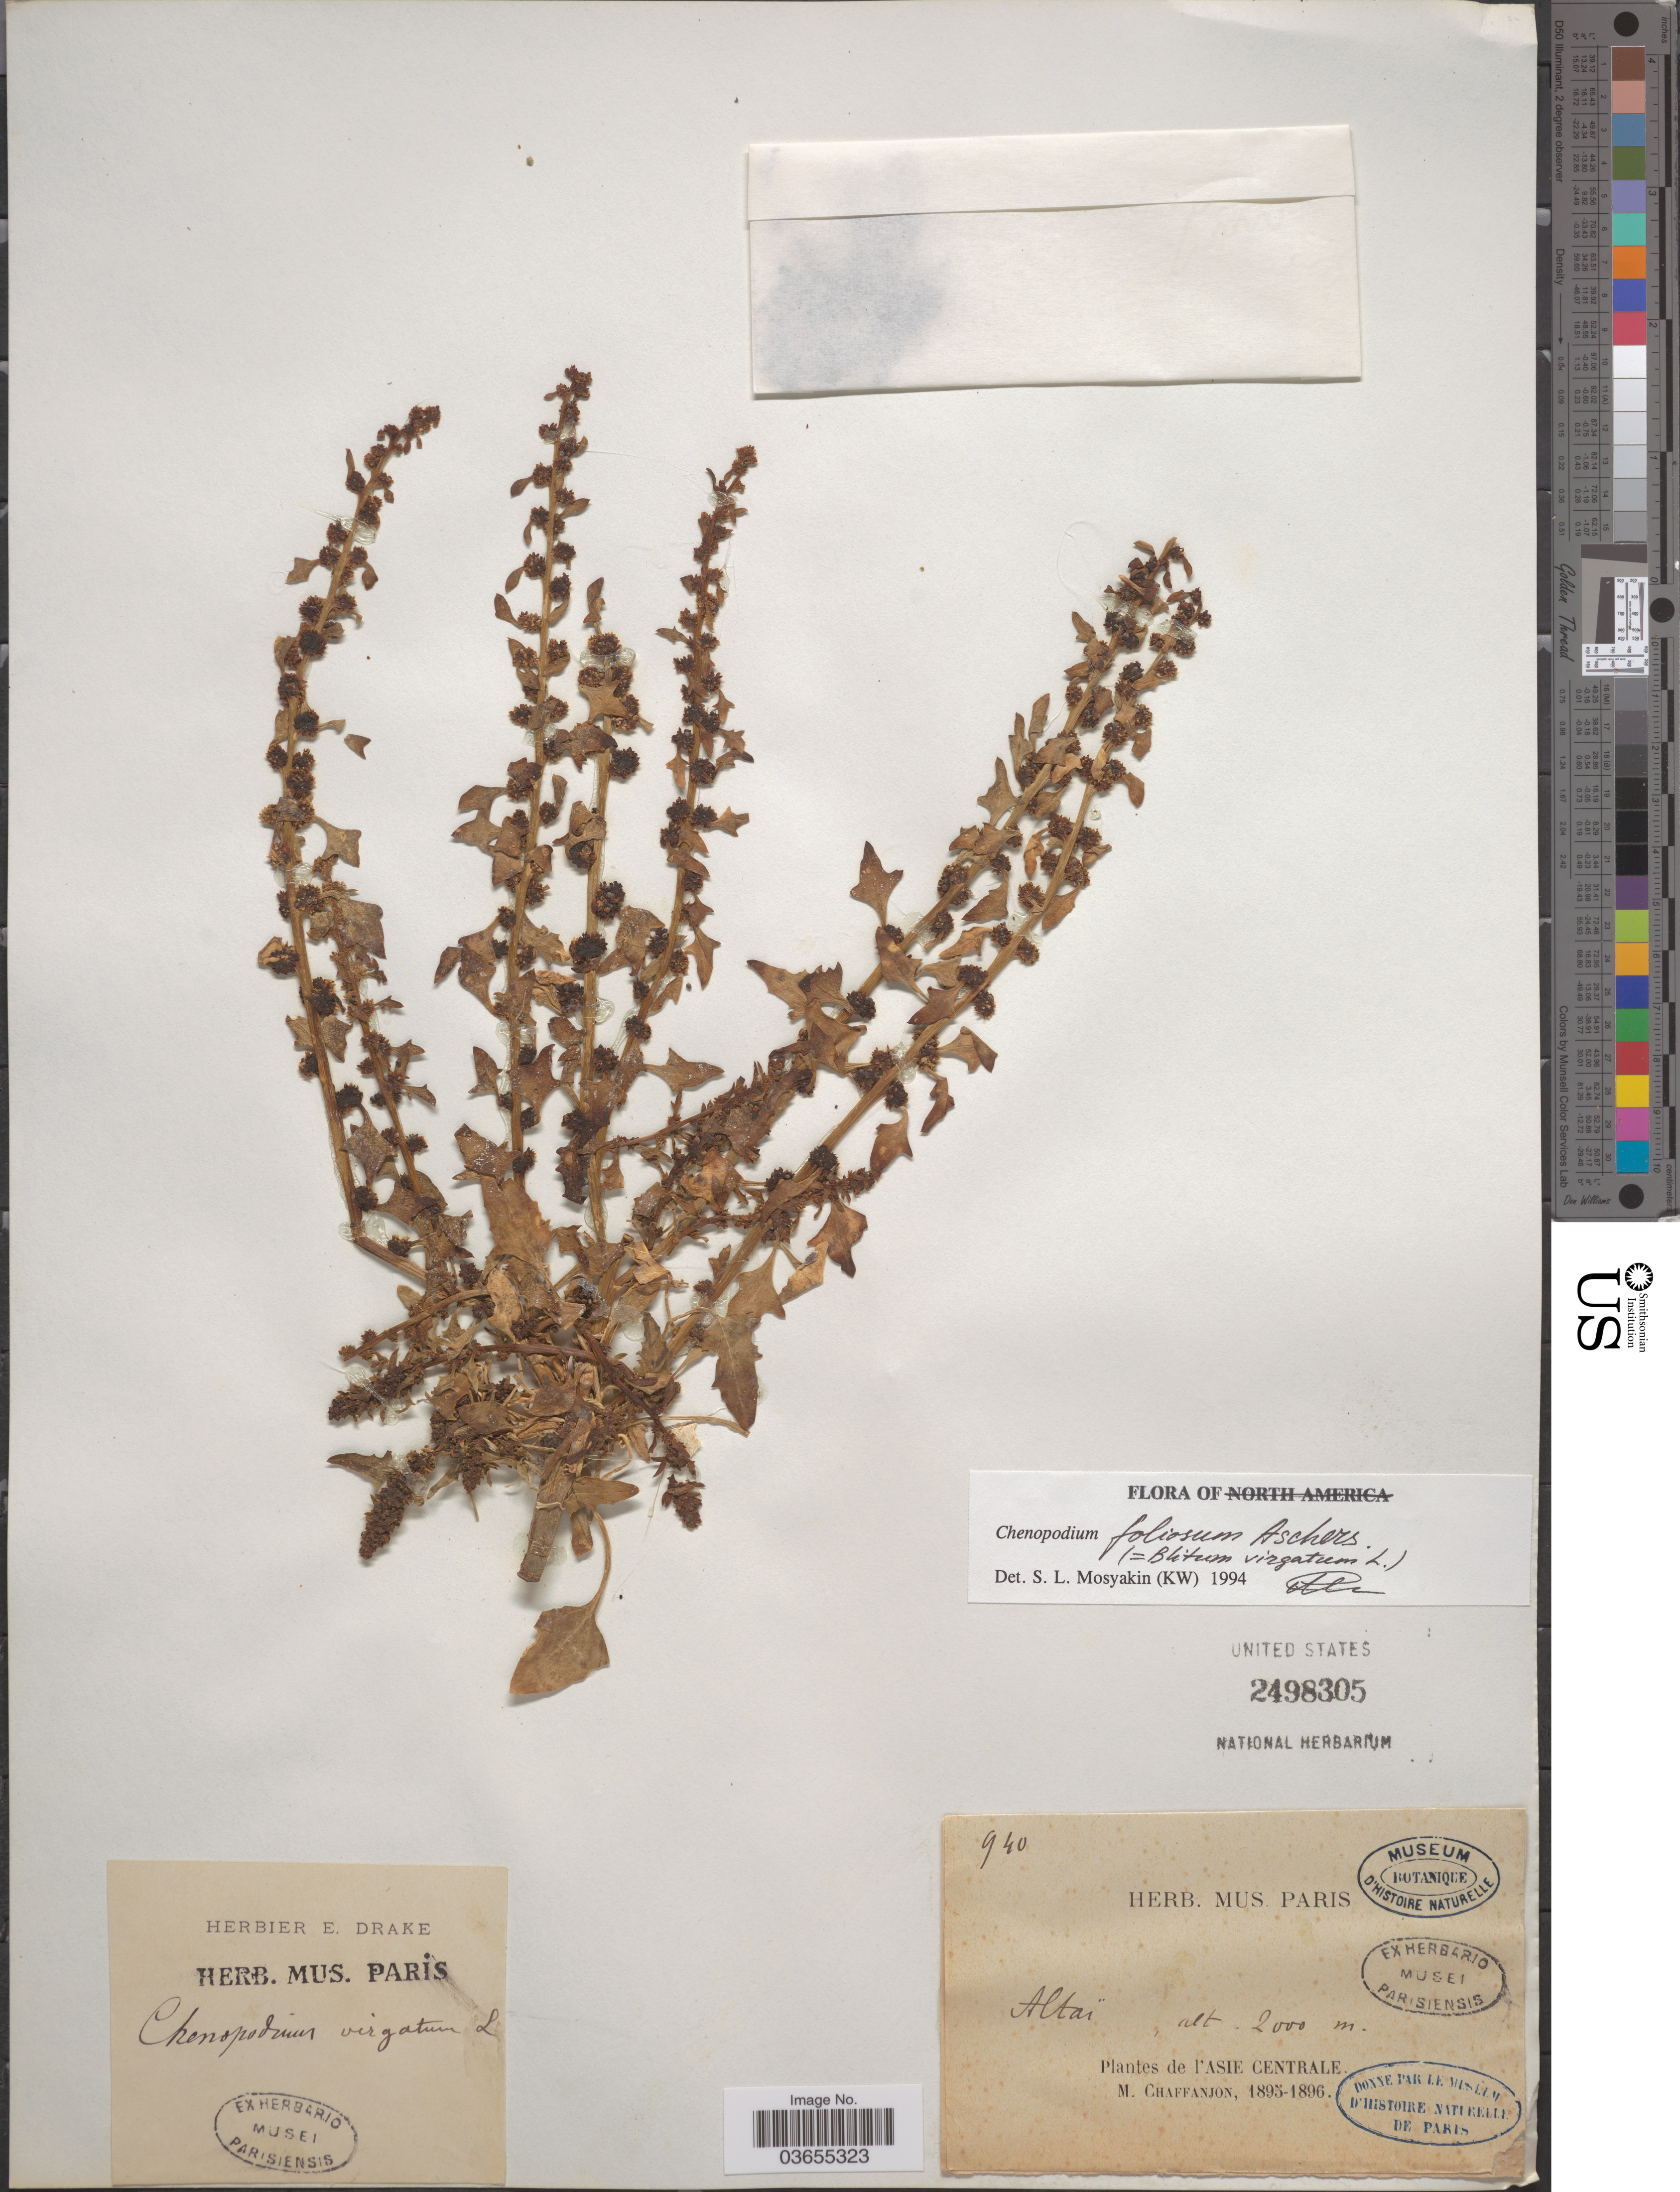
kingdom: Plantae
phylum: Tracheophyta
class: Magnoliopsida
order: Caryophyllales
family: Amaranthaceae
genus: Chenopodium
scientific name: Chenopodium foliosum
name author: Asch.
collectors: M. Chaffanjon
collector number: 940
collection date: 1895/1896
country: Russian Federation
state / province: Altai Republic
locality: Asie Centrale. Altaï.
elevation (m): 2000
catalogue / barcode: US 2498305